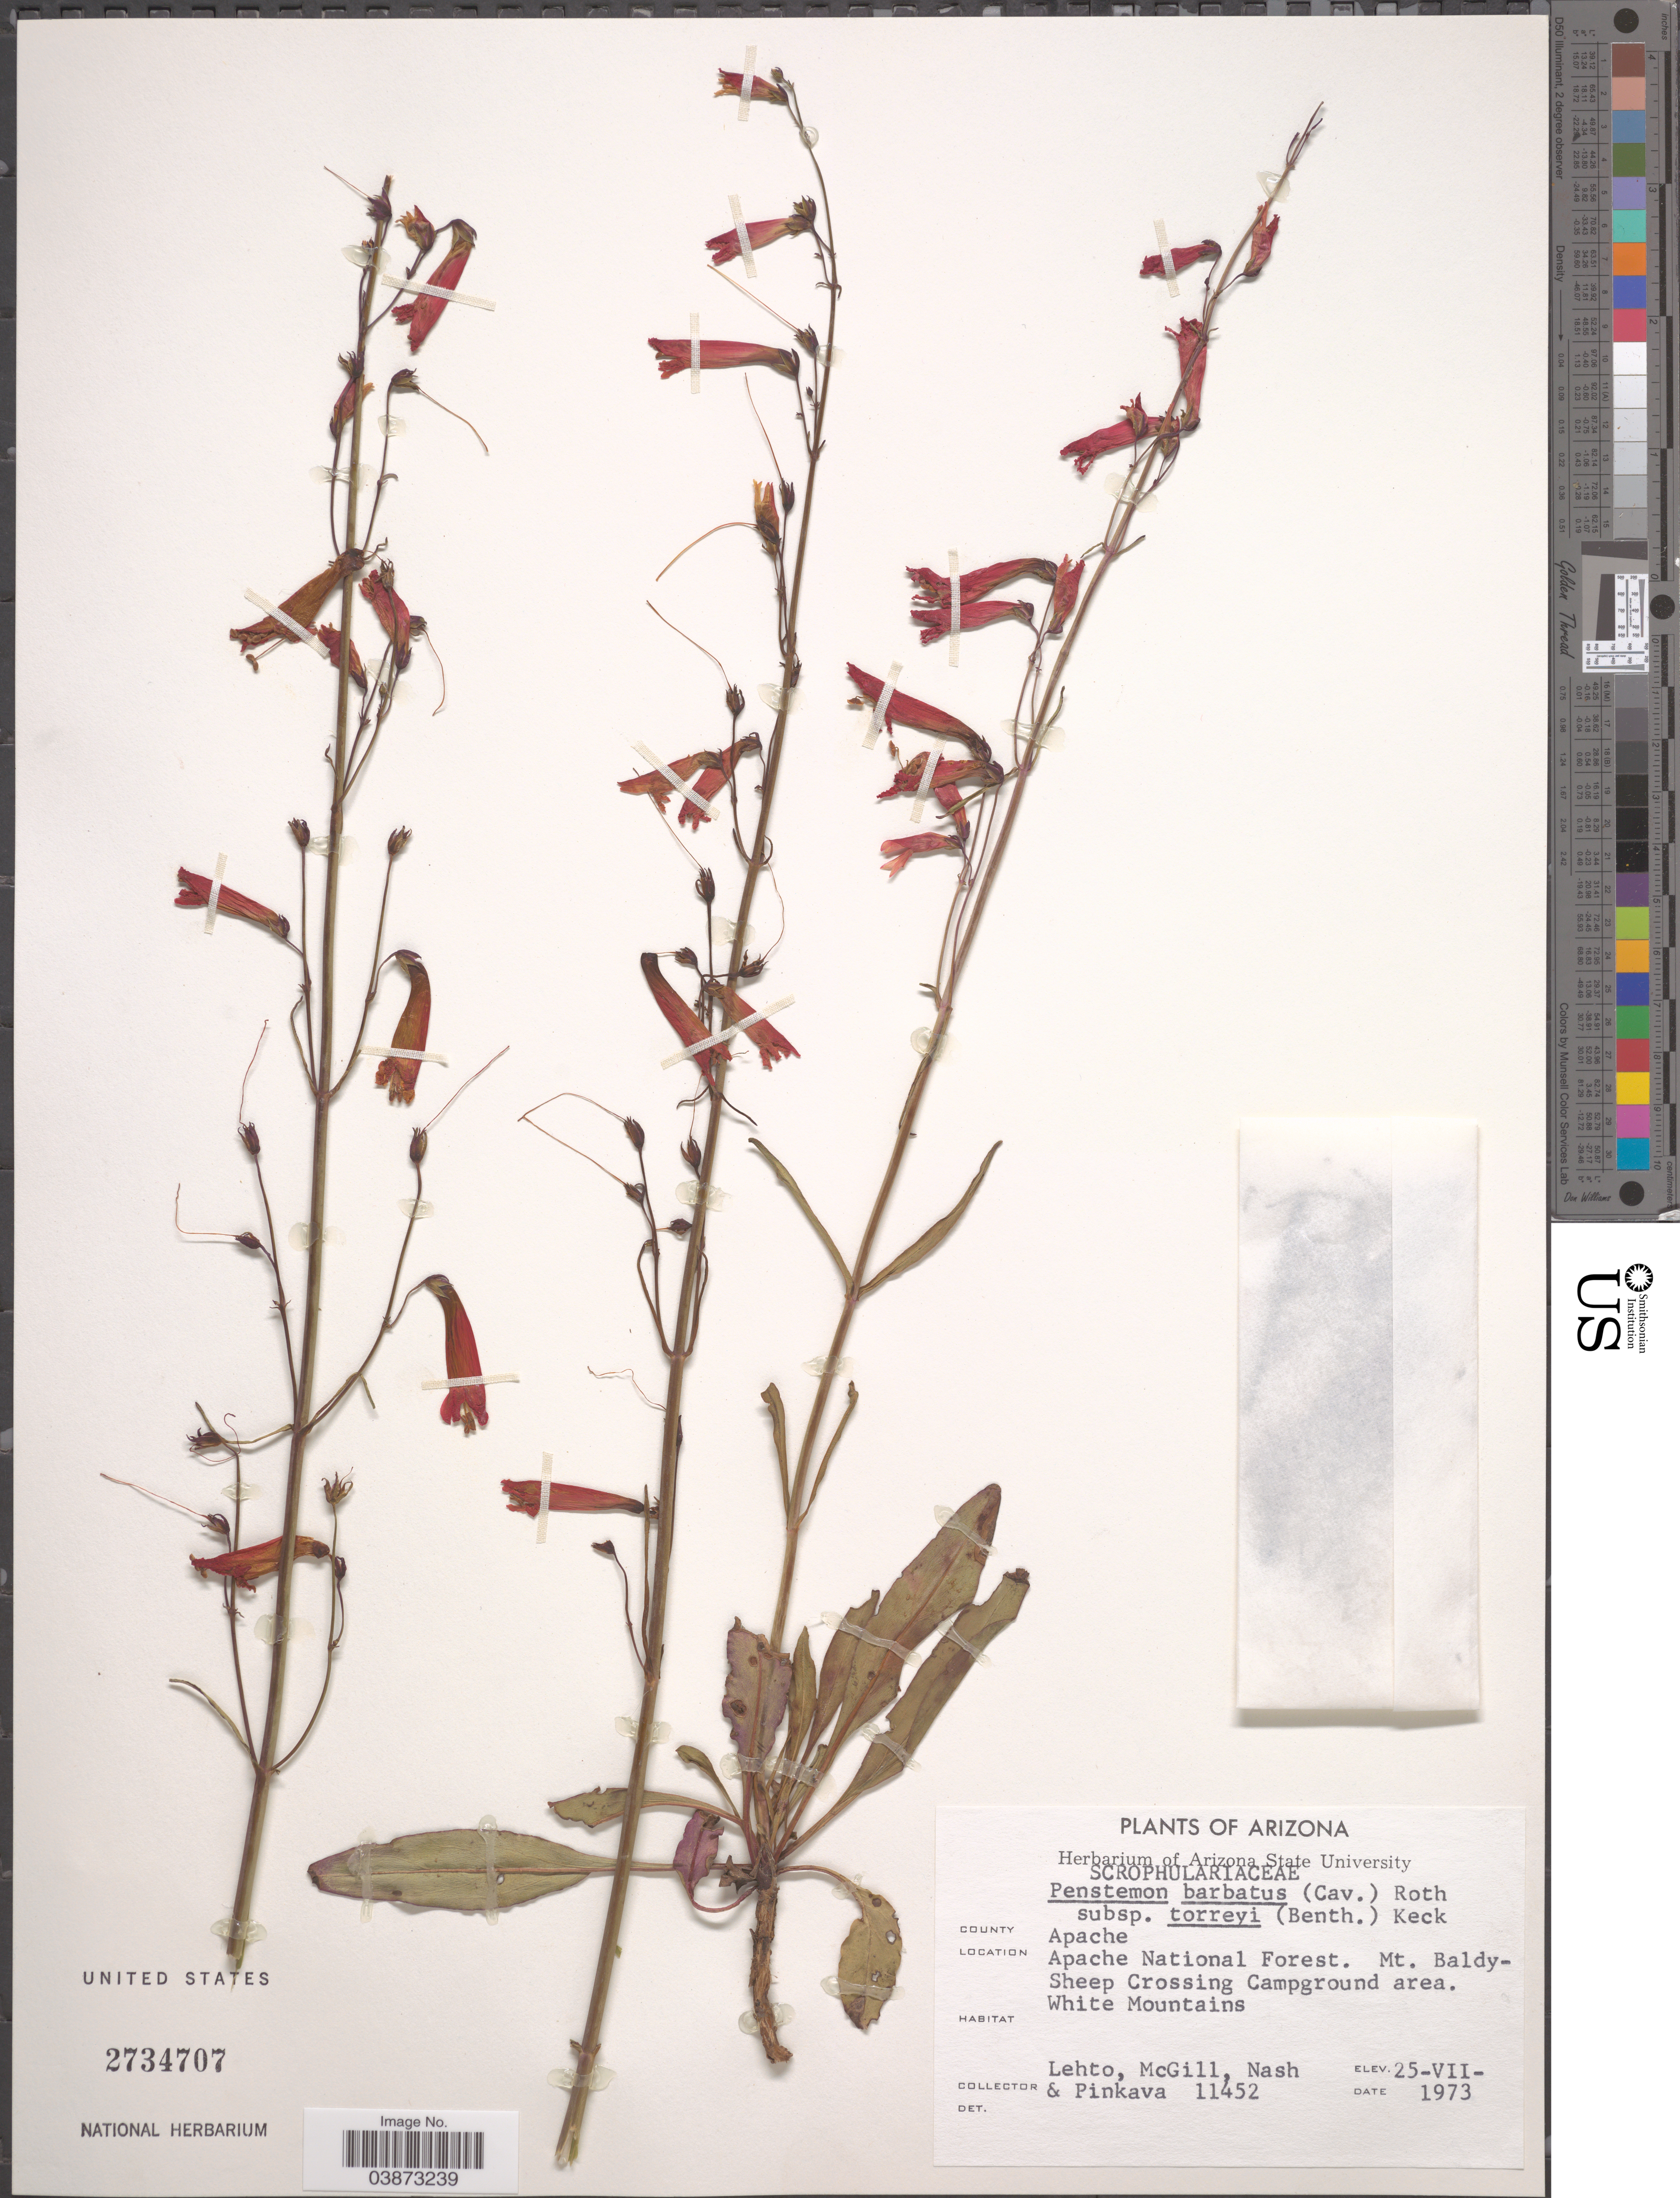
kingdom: Plantae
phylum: Tracheophyta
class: Magnoliopsida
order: Lamiales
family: Plantaginaceae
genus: Penstemon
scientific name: Penstemon barbatus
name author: (Cav.) Roth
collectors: -. Lehto, -. McGill, -- Nash & -. Pinkava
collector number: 11452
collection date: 1973-07-25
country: United States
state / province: Arizona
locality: County Apache. Apache National Forest. Mt. Baldy-Sheep Crossing Campground area. White Mountains.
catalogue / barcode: US 2734707